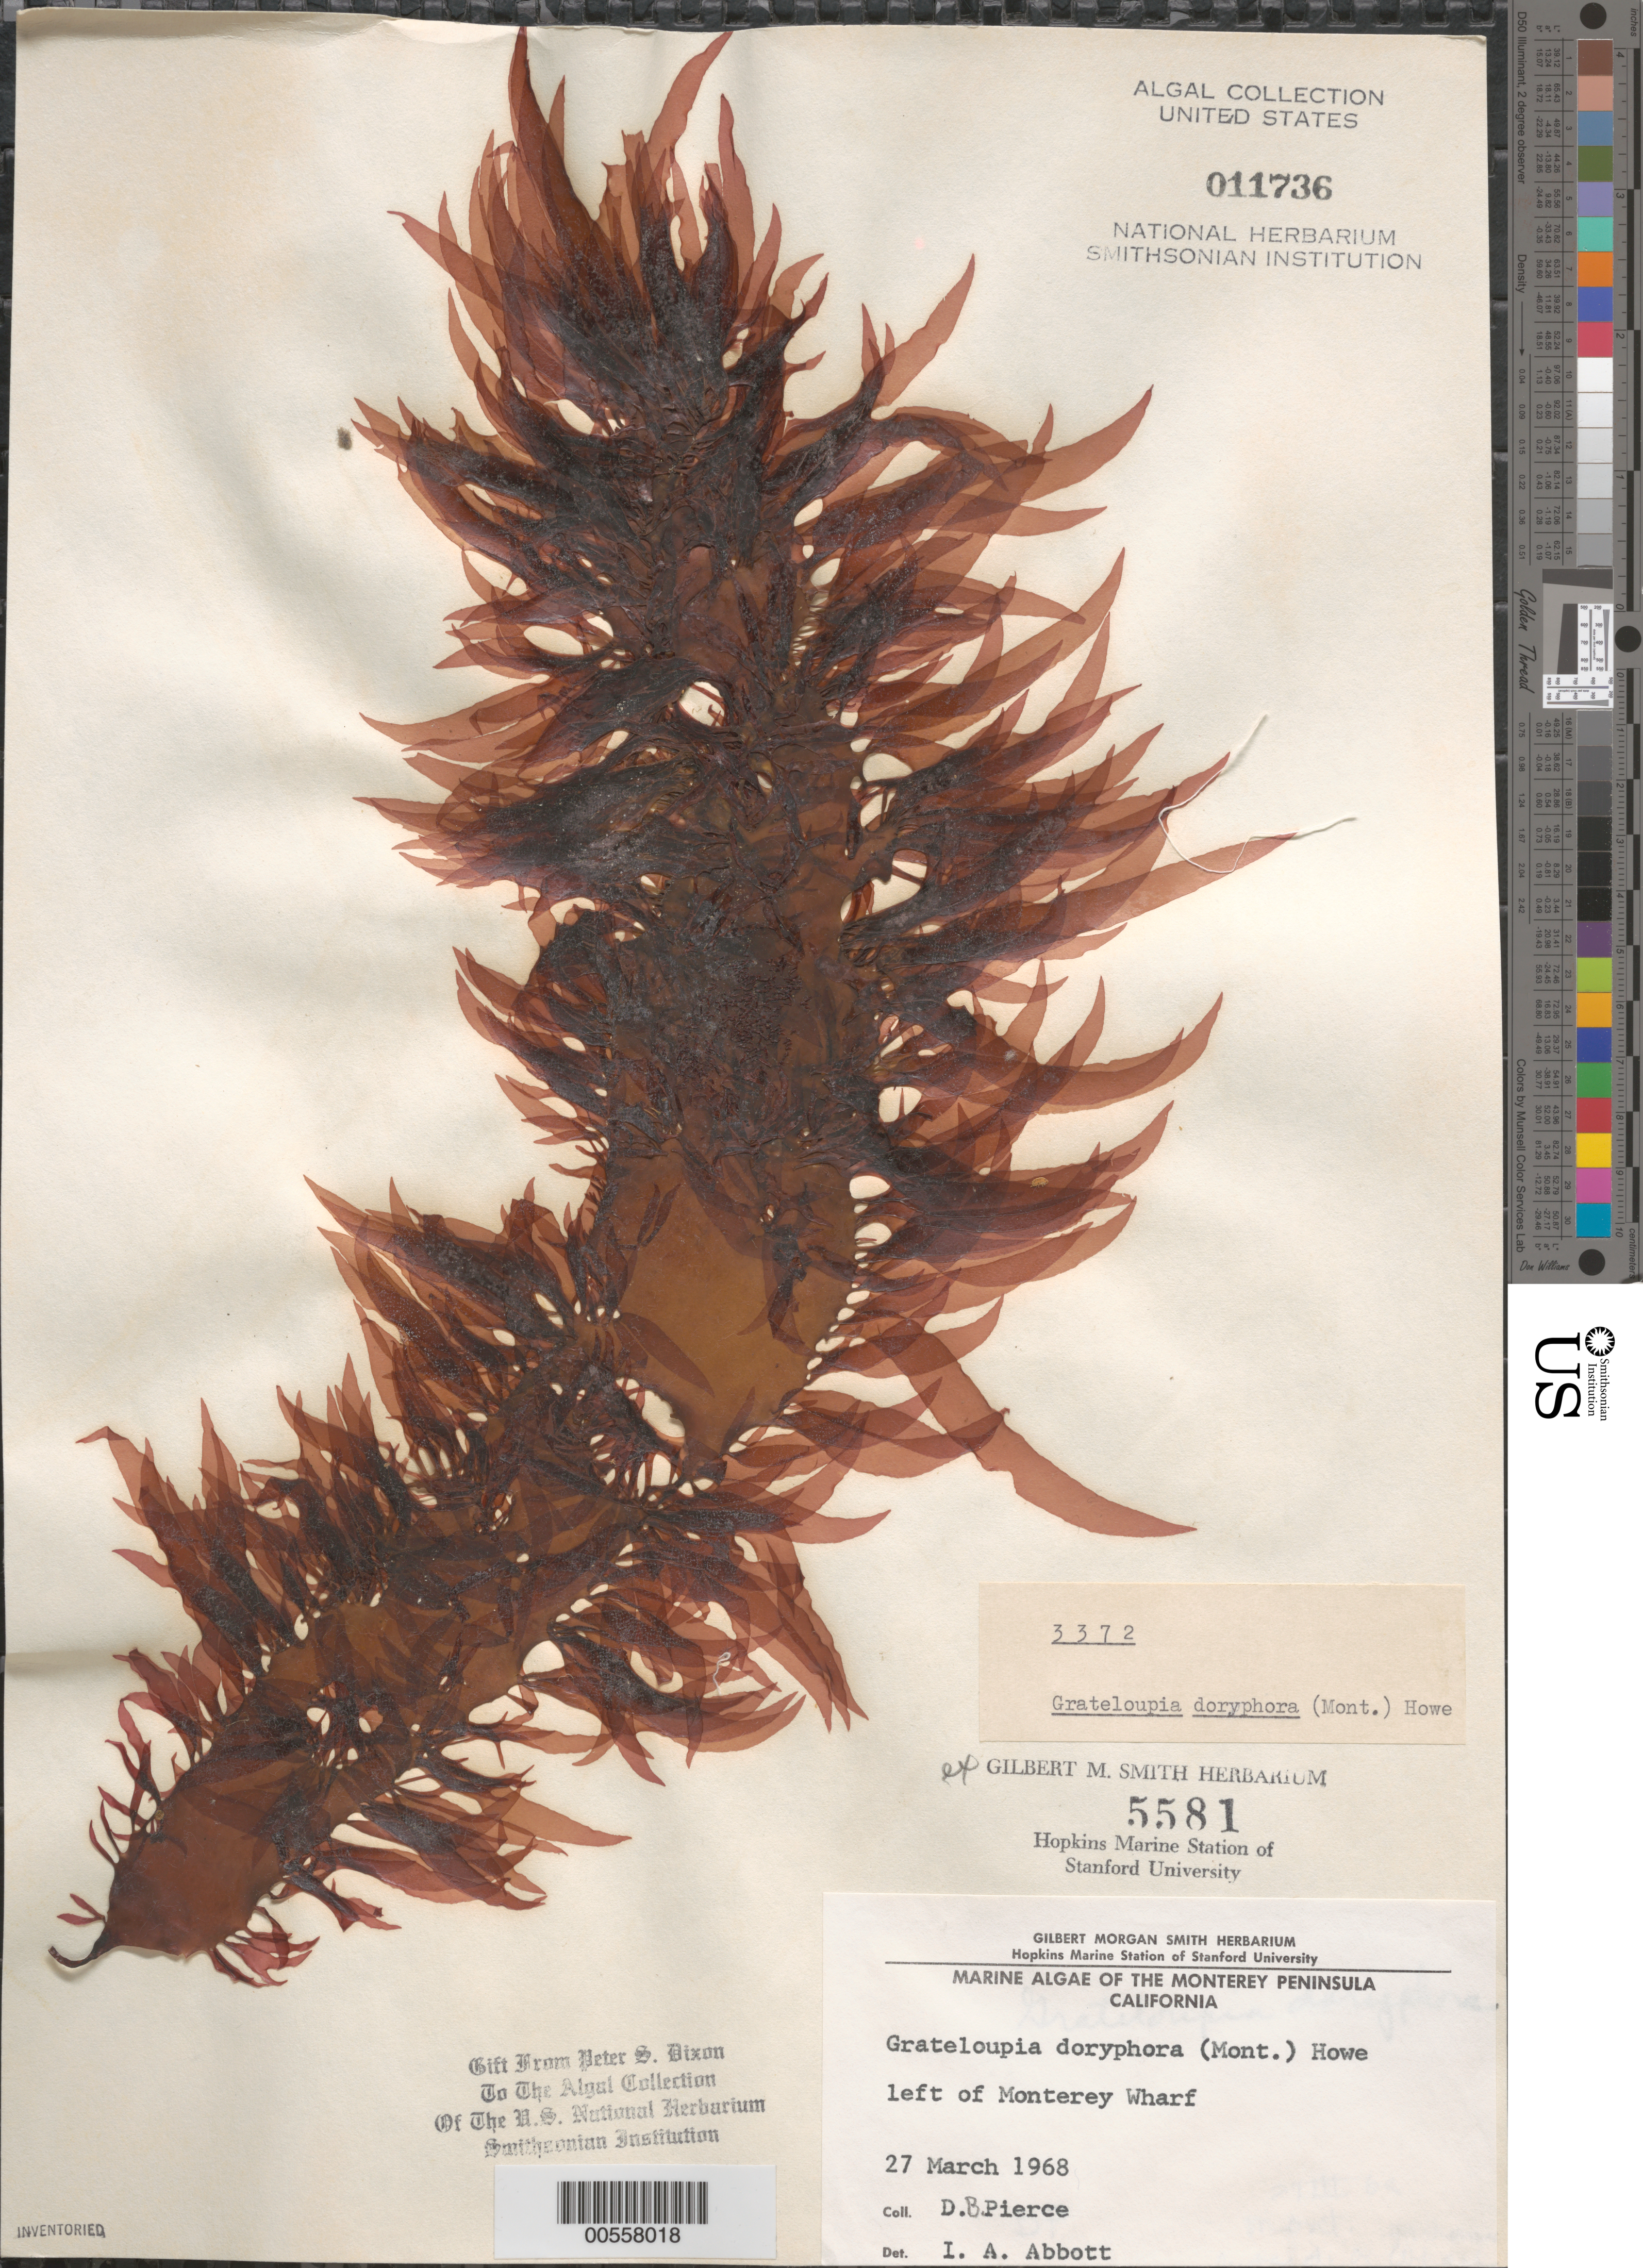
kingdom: Plantae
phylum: Rhodophyta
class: Florideophyceae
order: Halymeniales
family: Halymeniaceae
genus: Grateloupia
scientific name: Grateloupia doryphora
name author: (Mont.) Howe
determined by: Abbott, Isabella A.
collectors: D. Pierce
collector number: PSD 3372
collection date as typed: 27 Mar 1968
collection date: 1968-03-27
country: United States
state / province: California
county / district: Monterey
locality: Near Monterey Wharf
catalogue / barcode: US 11736